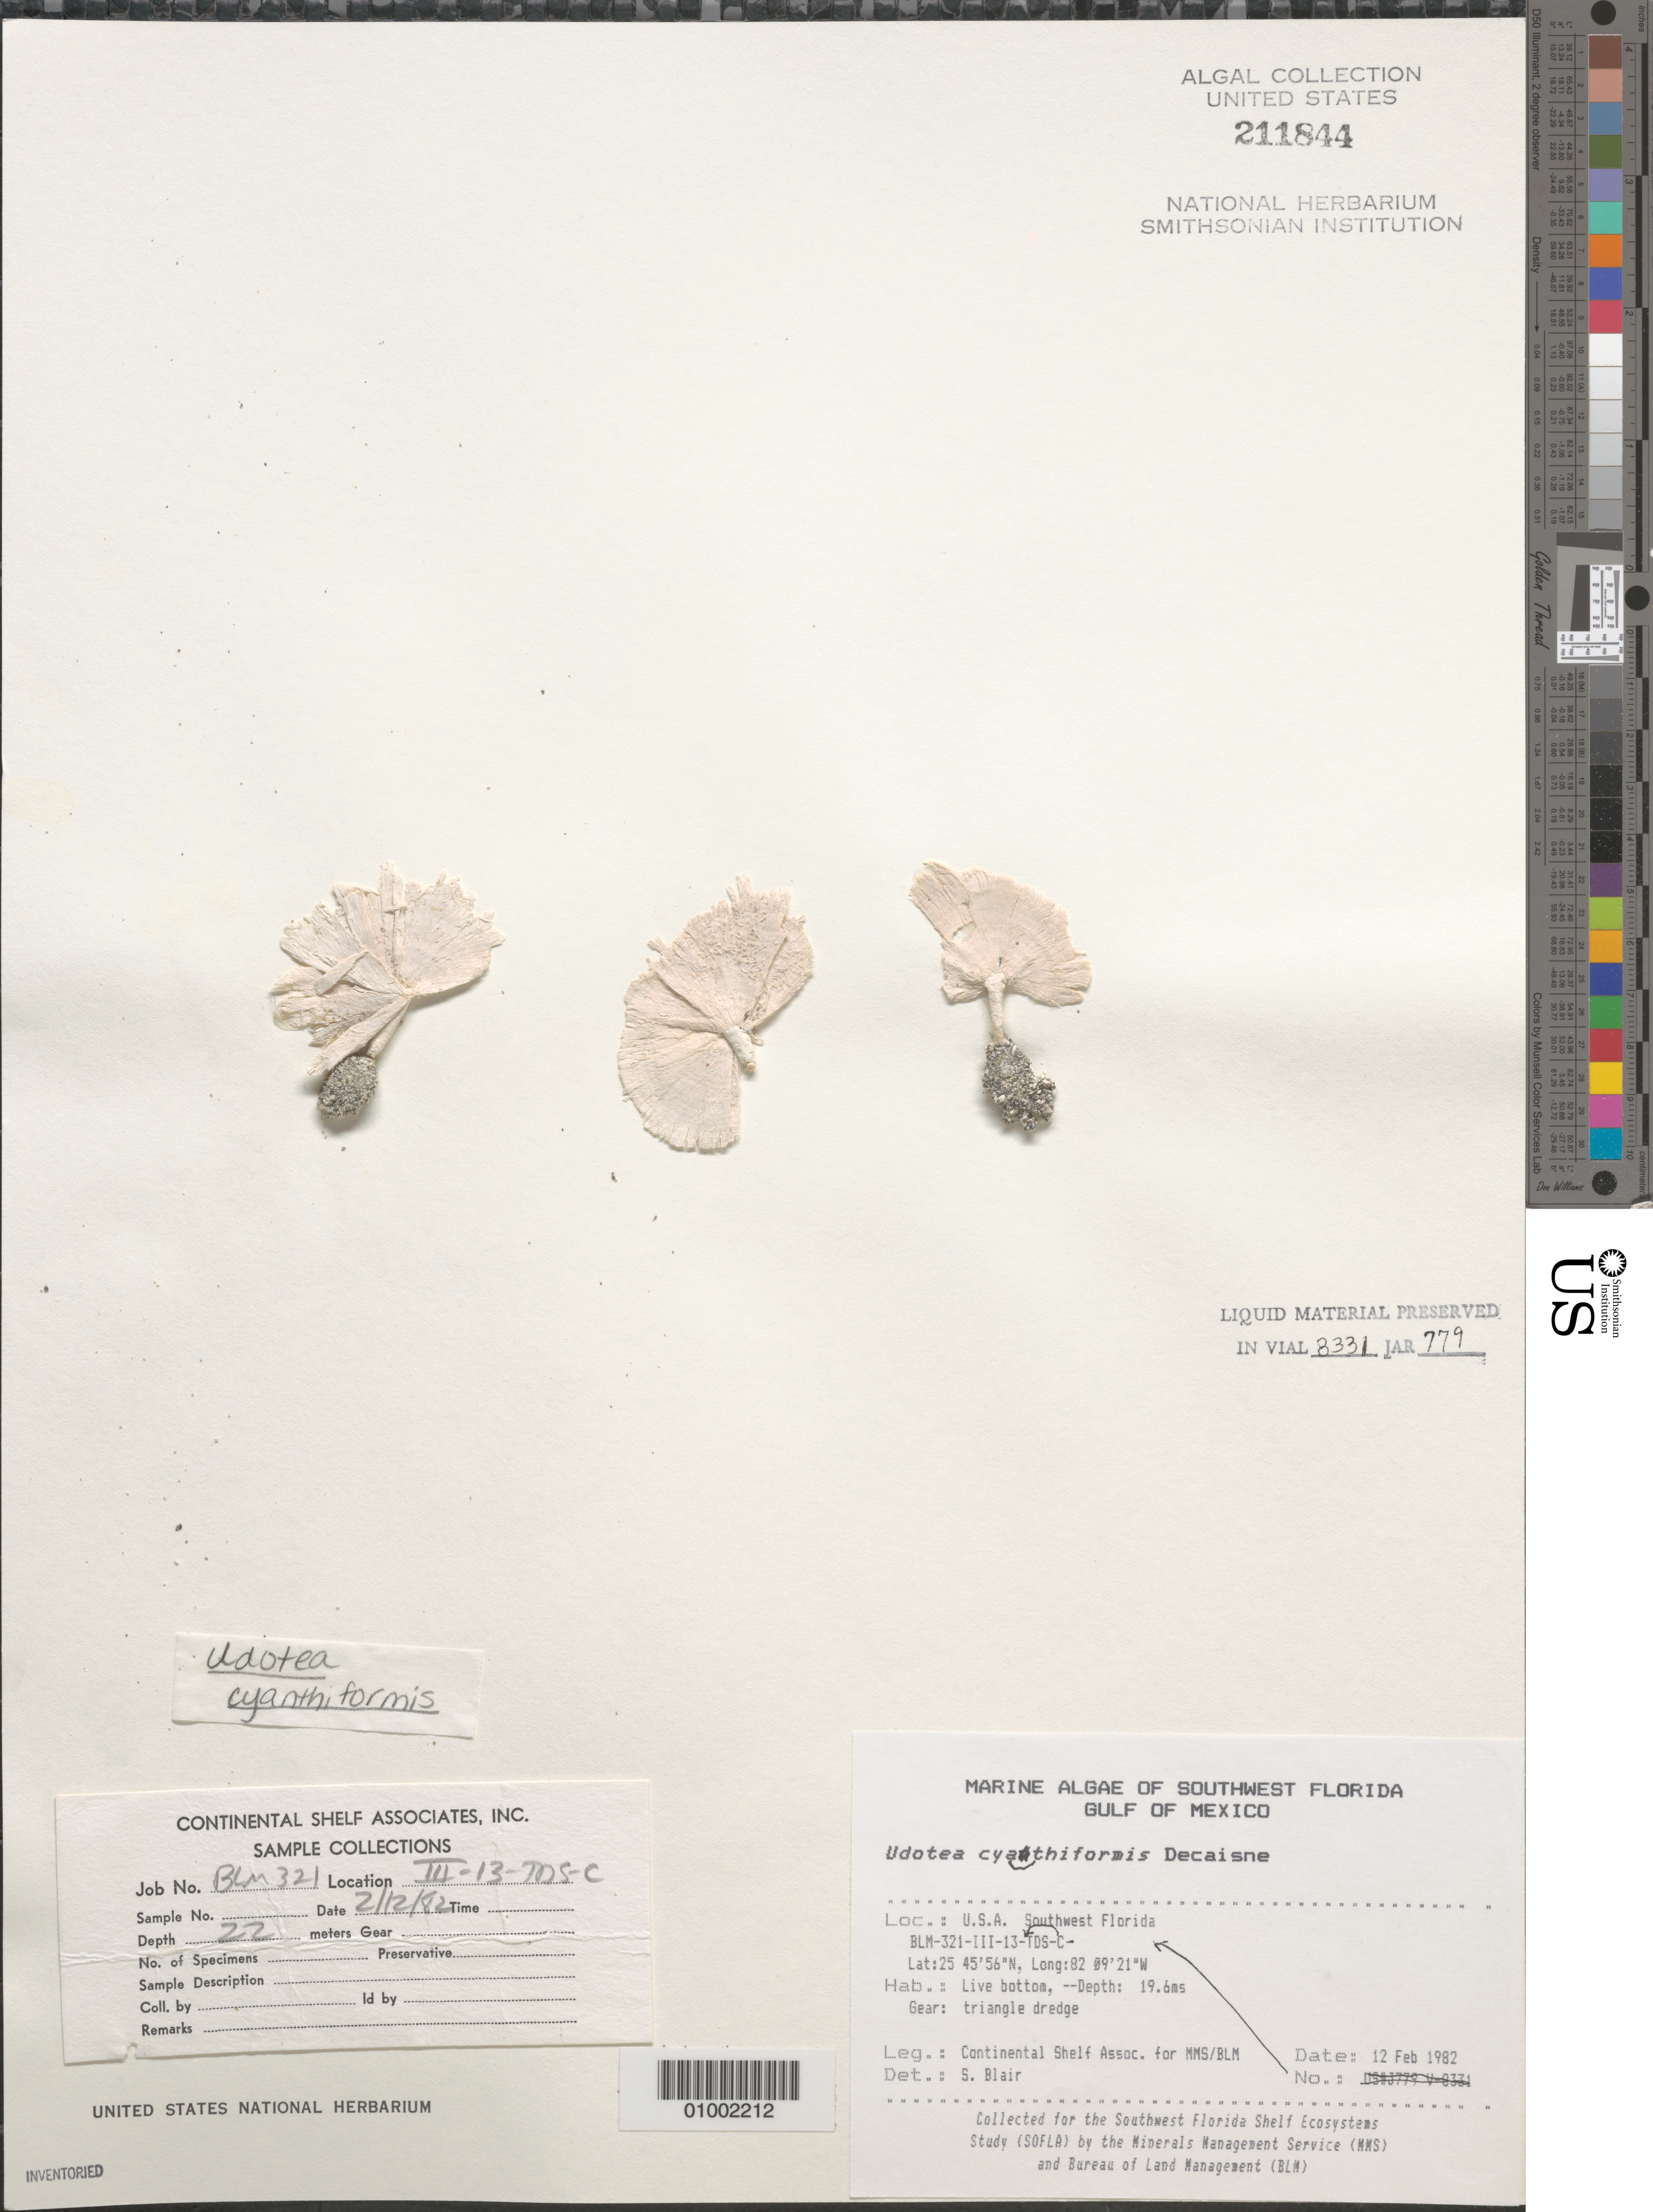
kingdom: Plantae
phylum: Chlorophyta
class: Ulvophyceae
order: Bryopsidales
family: Udoteaceae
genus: Udotea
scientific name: Udotea cyathiformis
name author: Decne.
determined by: Blair, S. M.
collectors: Continental Shelf Associates for the MMS/BLM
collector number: BLM-321-III-13-C-TDS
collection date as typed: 12 Feb 1982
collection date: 1982-02-12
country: United States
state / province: Florida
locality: Gulf of Mexico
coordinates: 25 45'56"N, 82 09'21"W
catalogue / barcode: US 211844